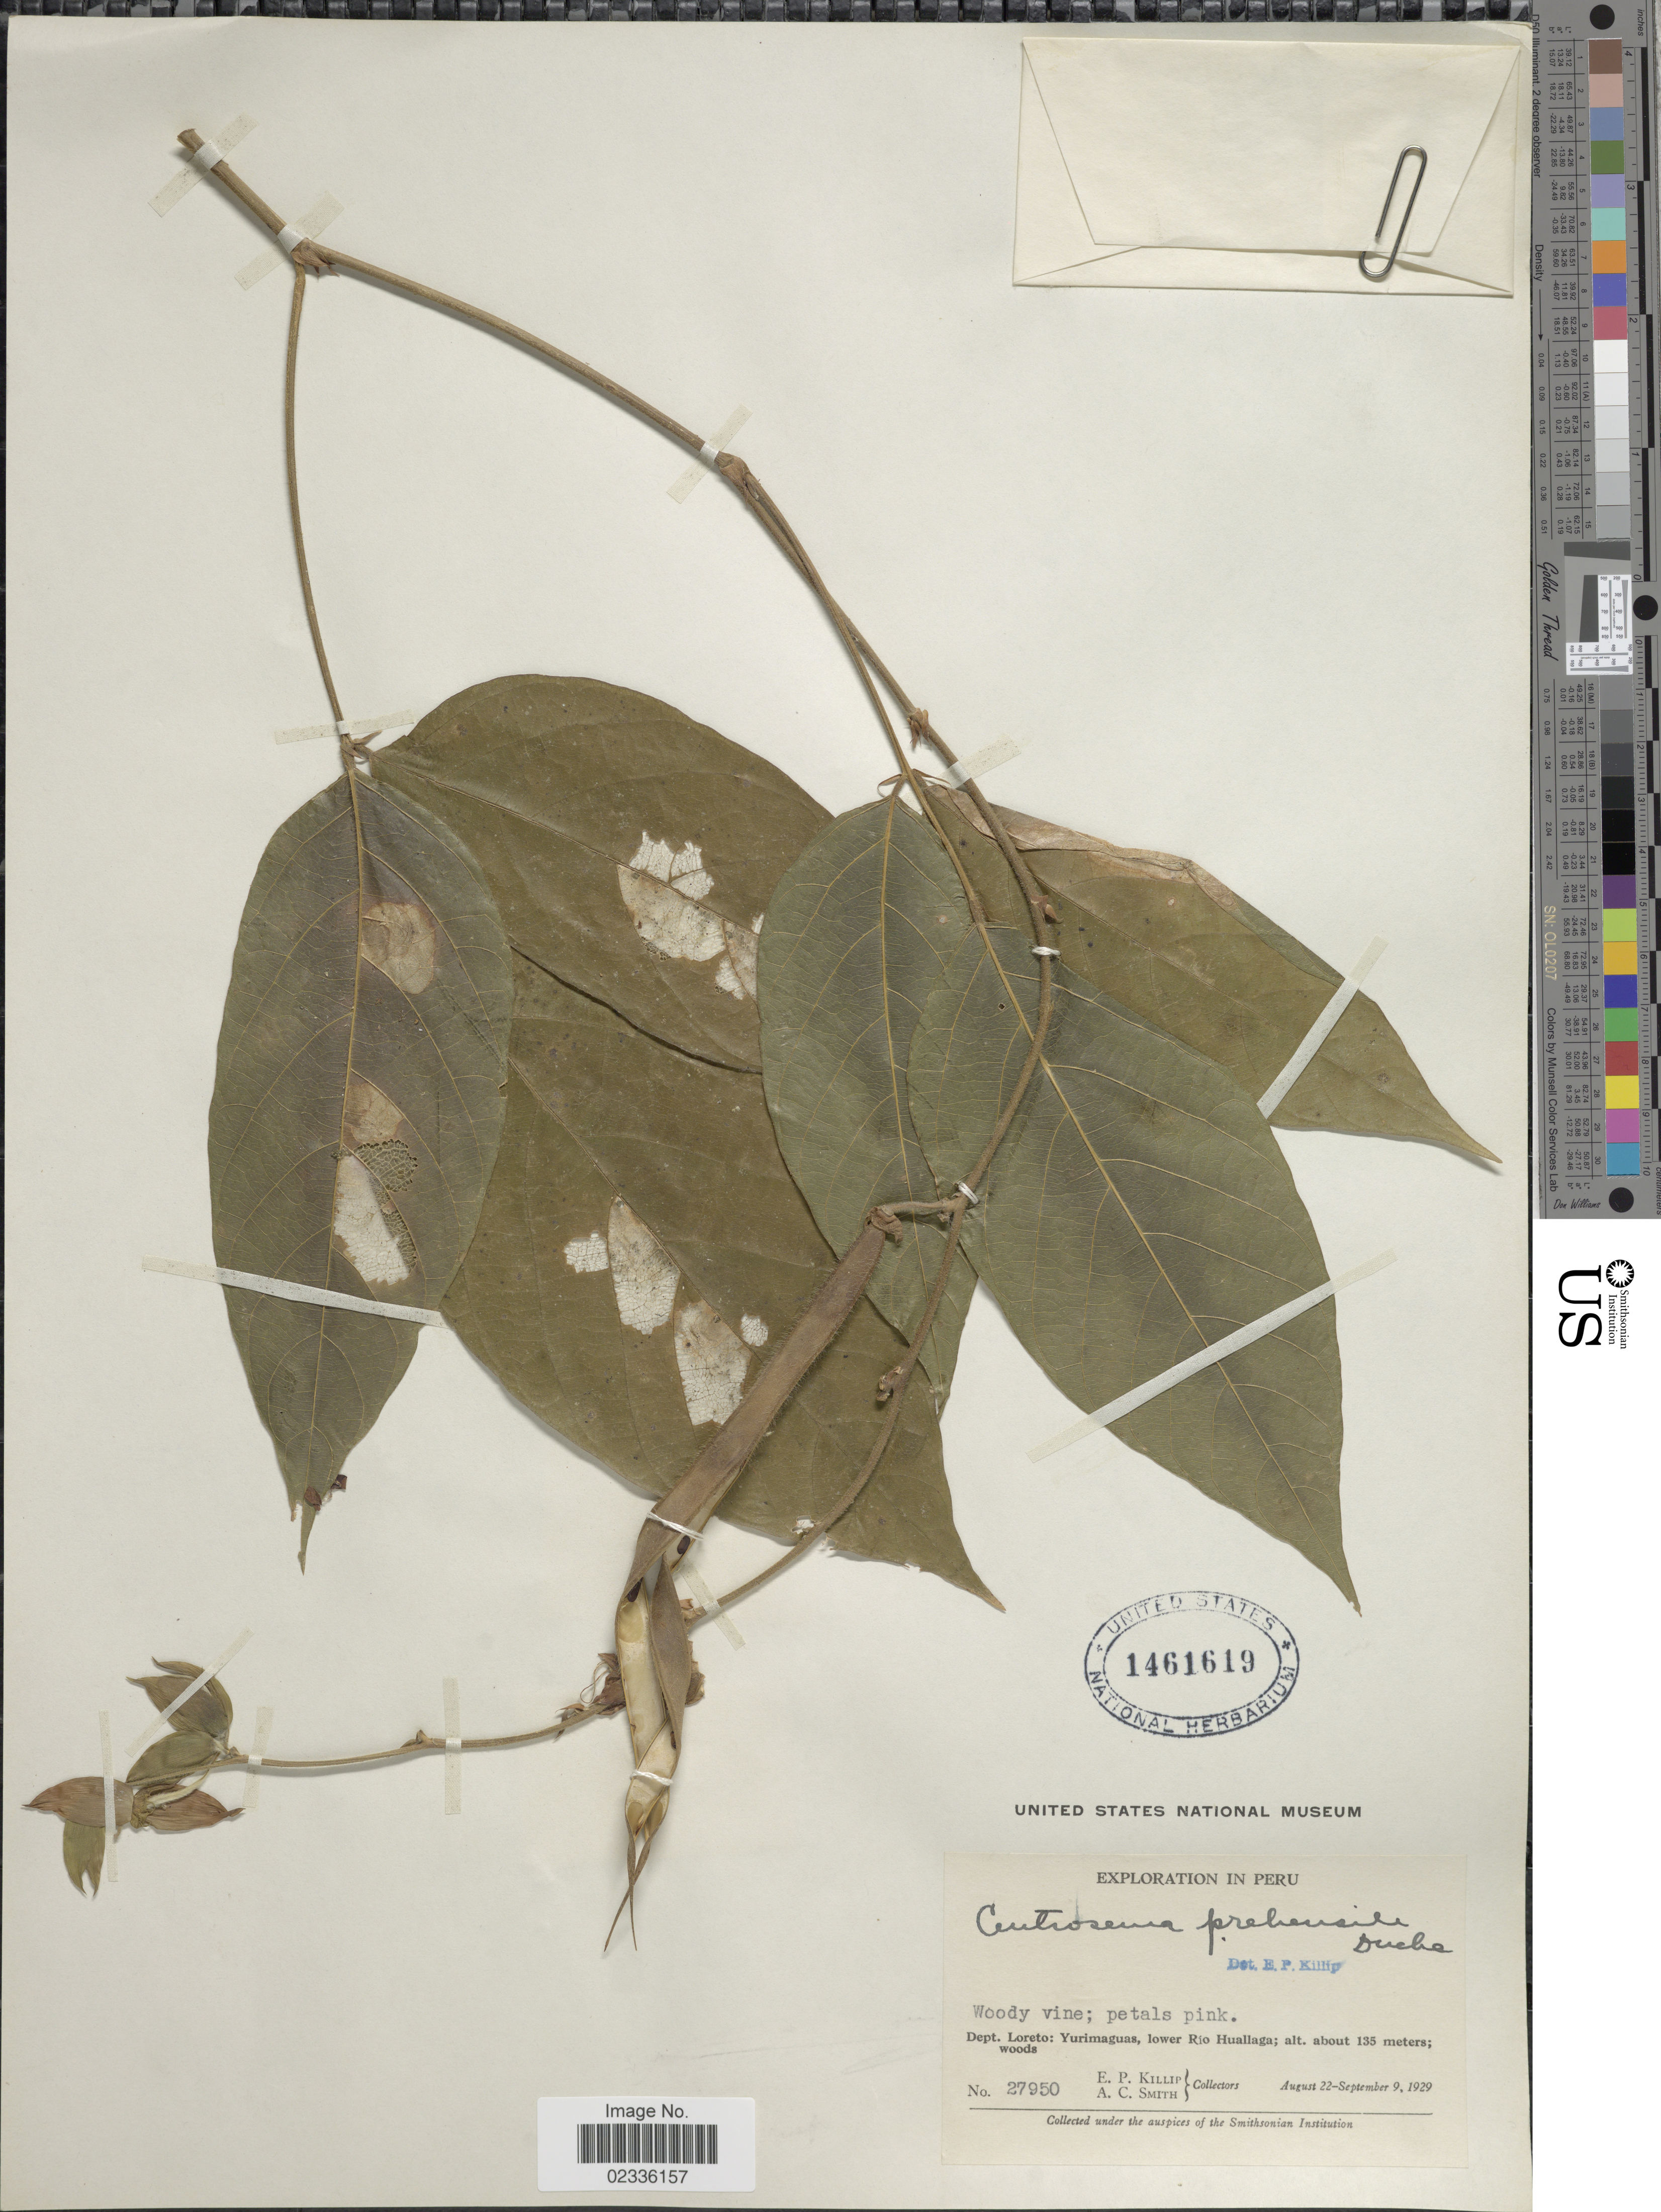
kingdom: Plantae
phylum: Tracheophyta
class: Magnoliopsida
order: Fabales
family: Fabaceae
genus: Centrosema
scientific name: Centrosema tapirapoanense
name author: Hoehne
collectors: E. P. Killip & A. C. Smith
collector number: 27950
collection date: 1929-08-22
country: Peru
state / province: Loreto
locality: Dept. Loreto. Yurimaguas, lower Rio Huallaga,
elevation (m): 135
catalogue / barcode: US 1461619